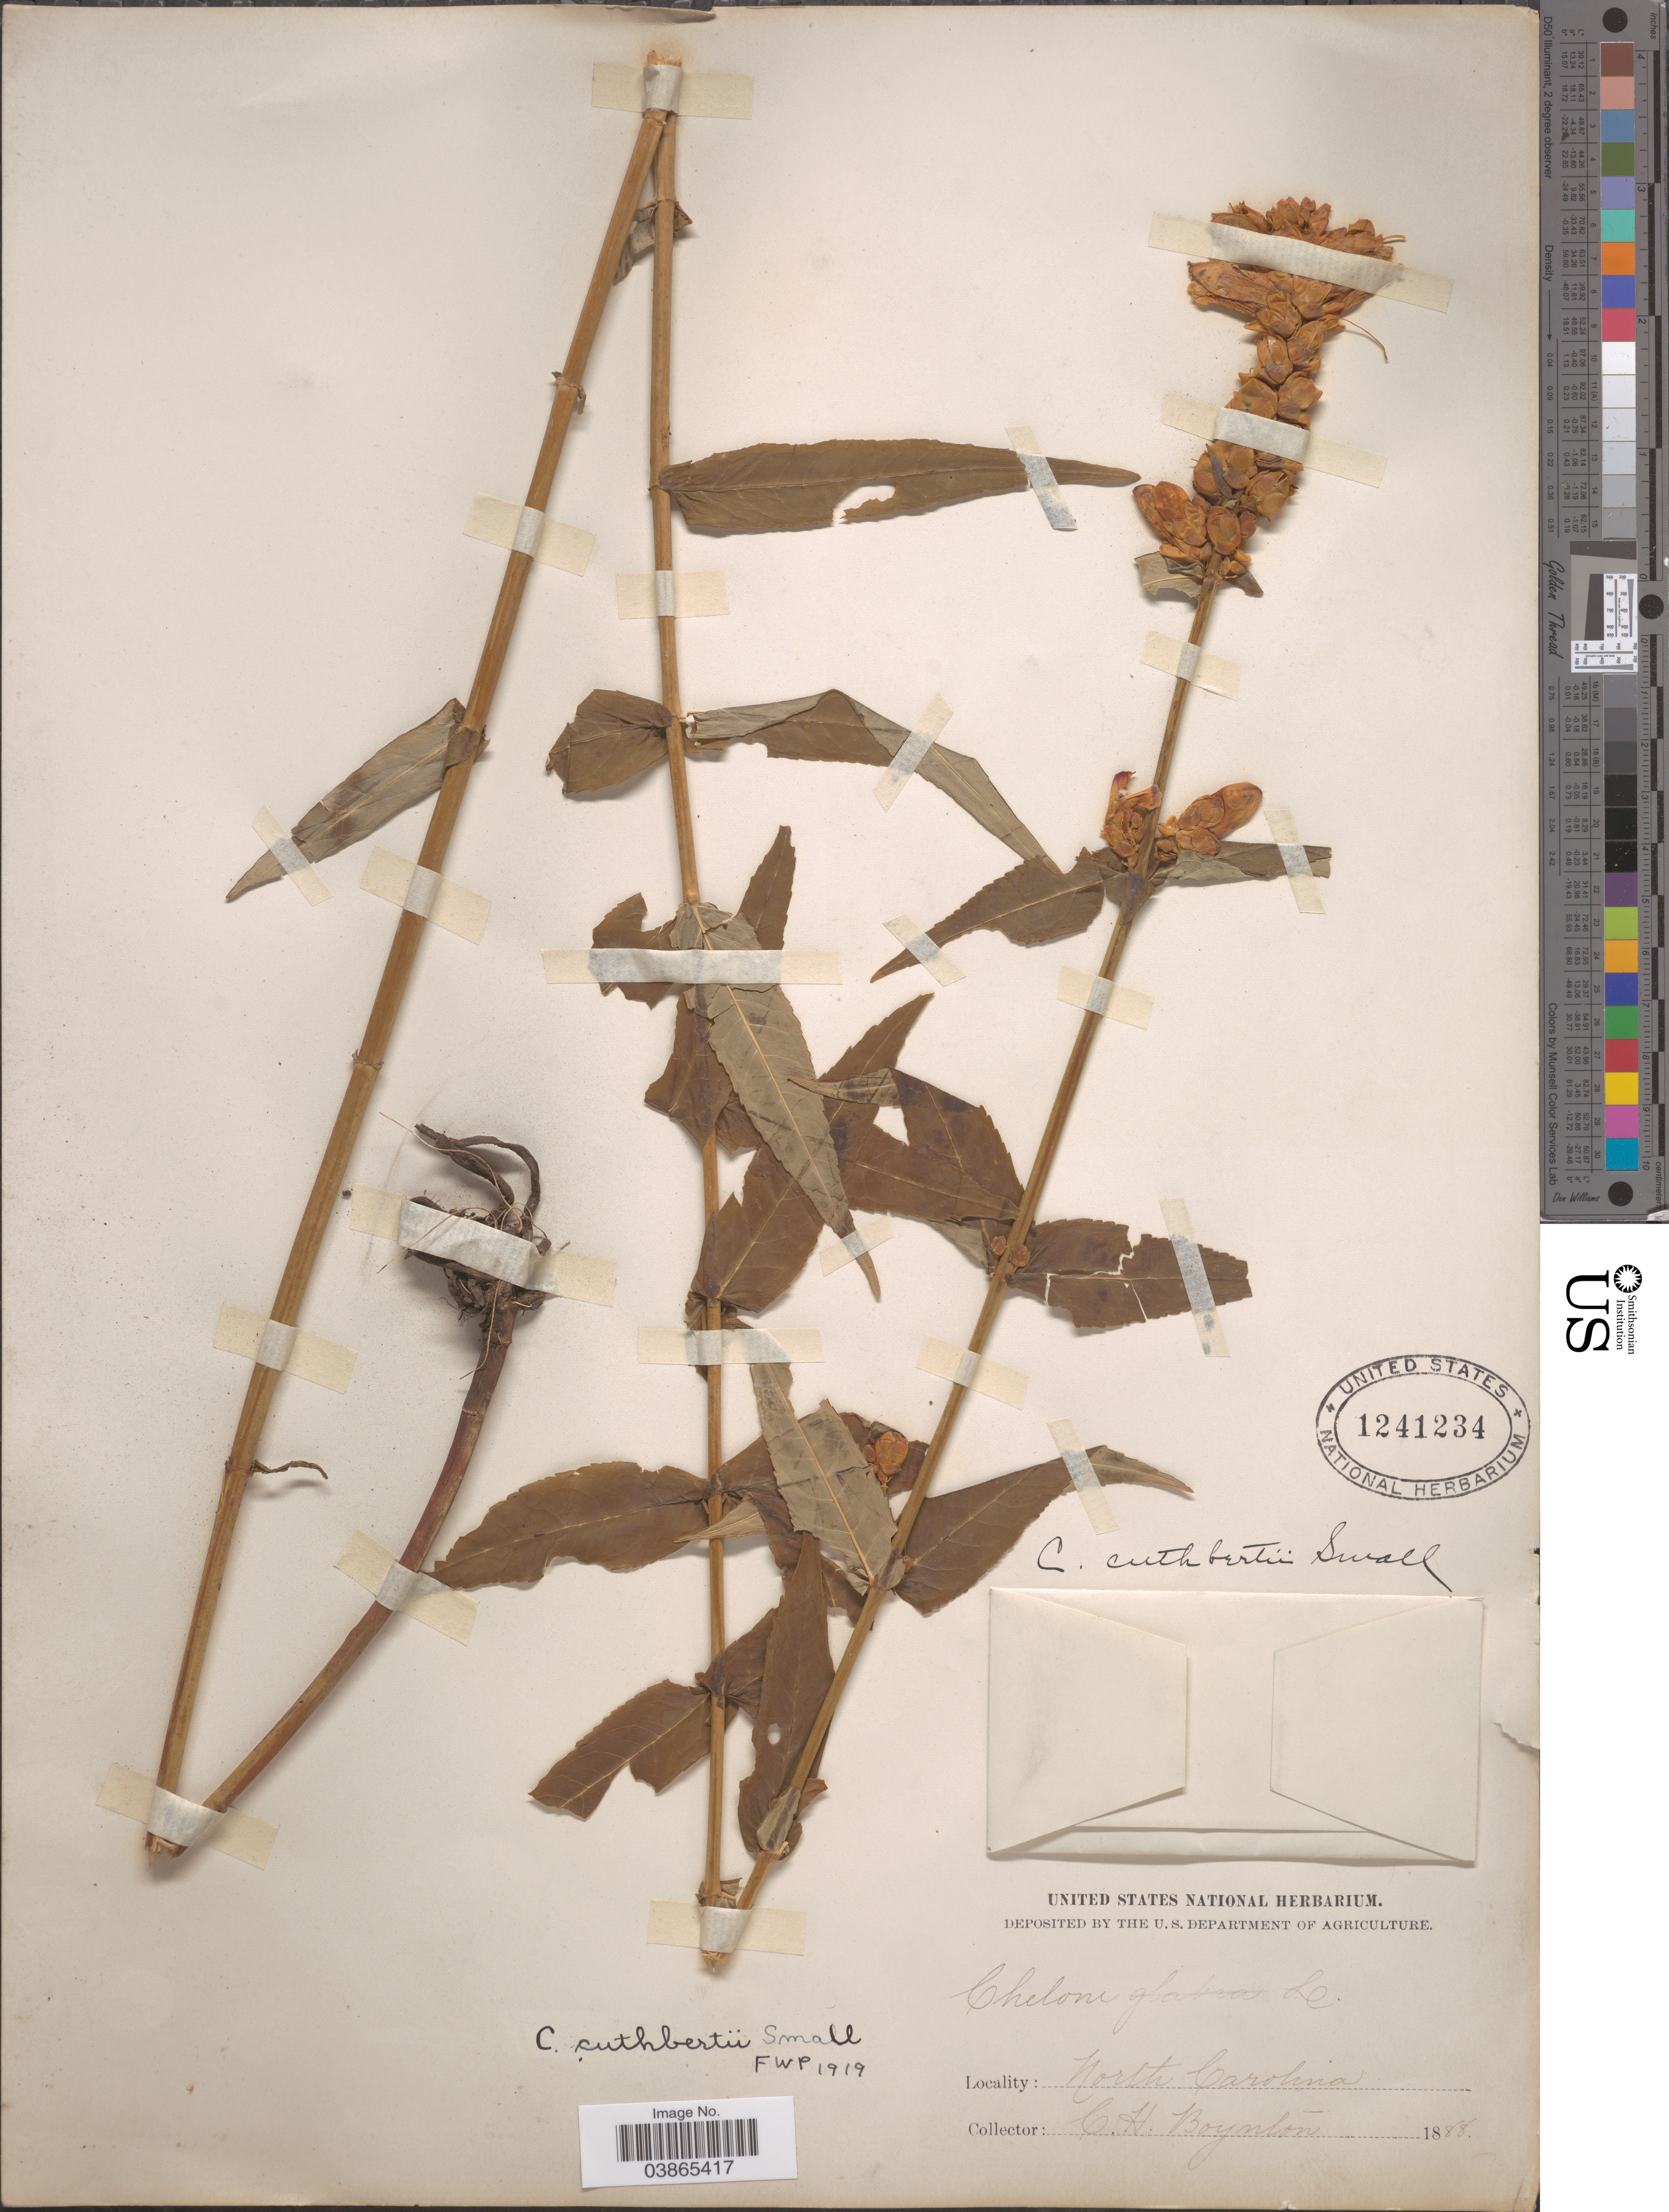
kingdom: Plantae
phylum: Tracheophyta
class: Magnoliopsida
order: Lamiales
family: Plantaginaceae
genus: Chelone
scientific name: Chelone cuthbertii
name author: Small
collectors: C. Boynton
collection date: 1888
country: United States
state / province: North Carolina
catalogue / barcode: US 1241234